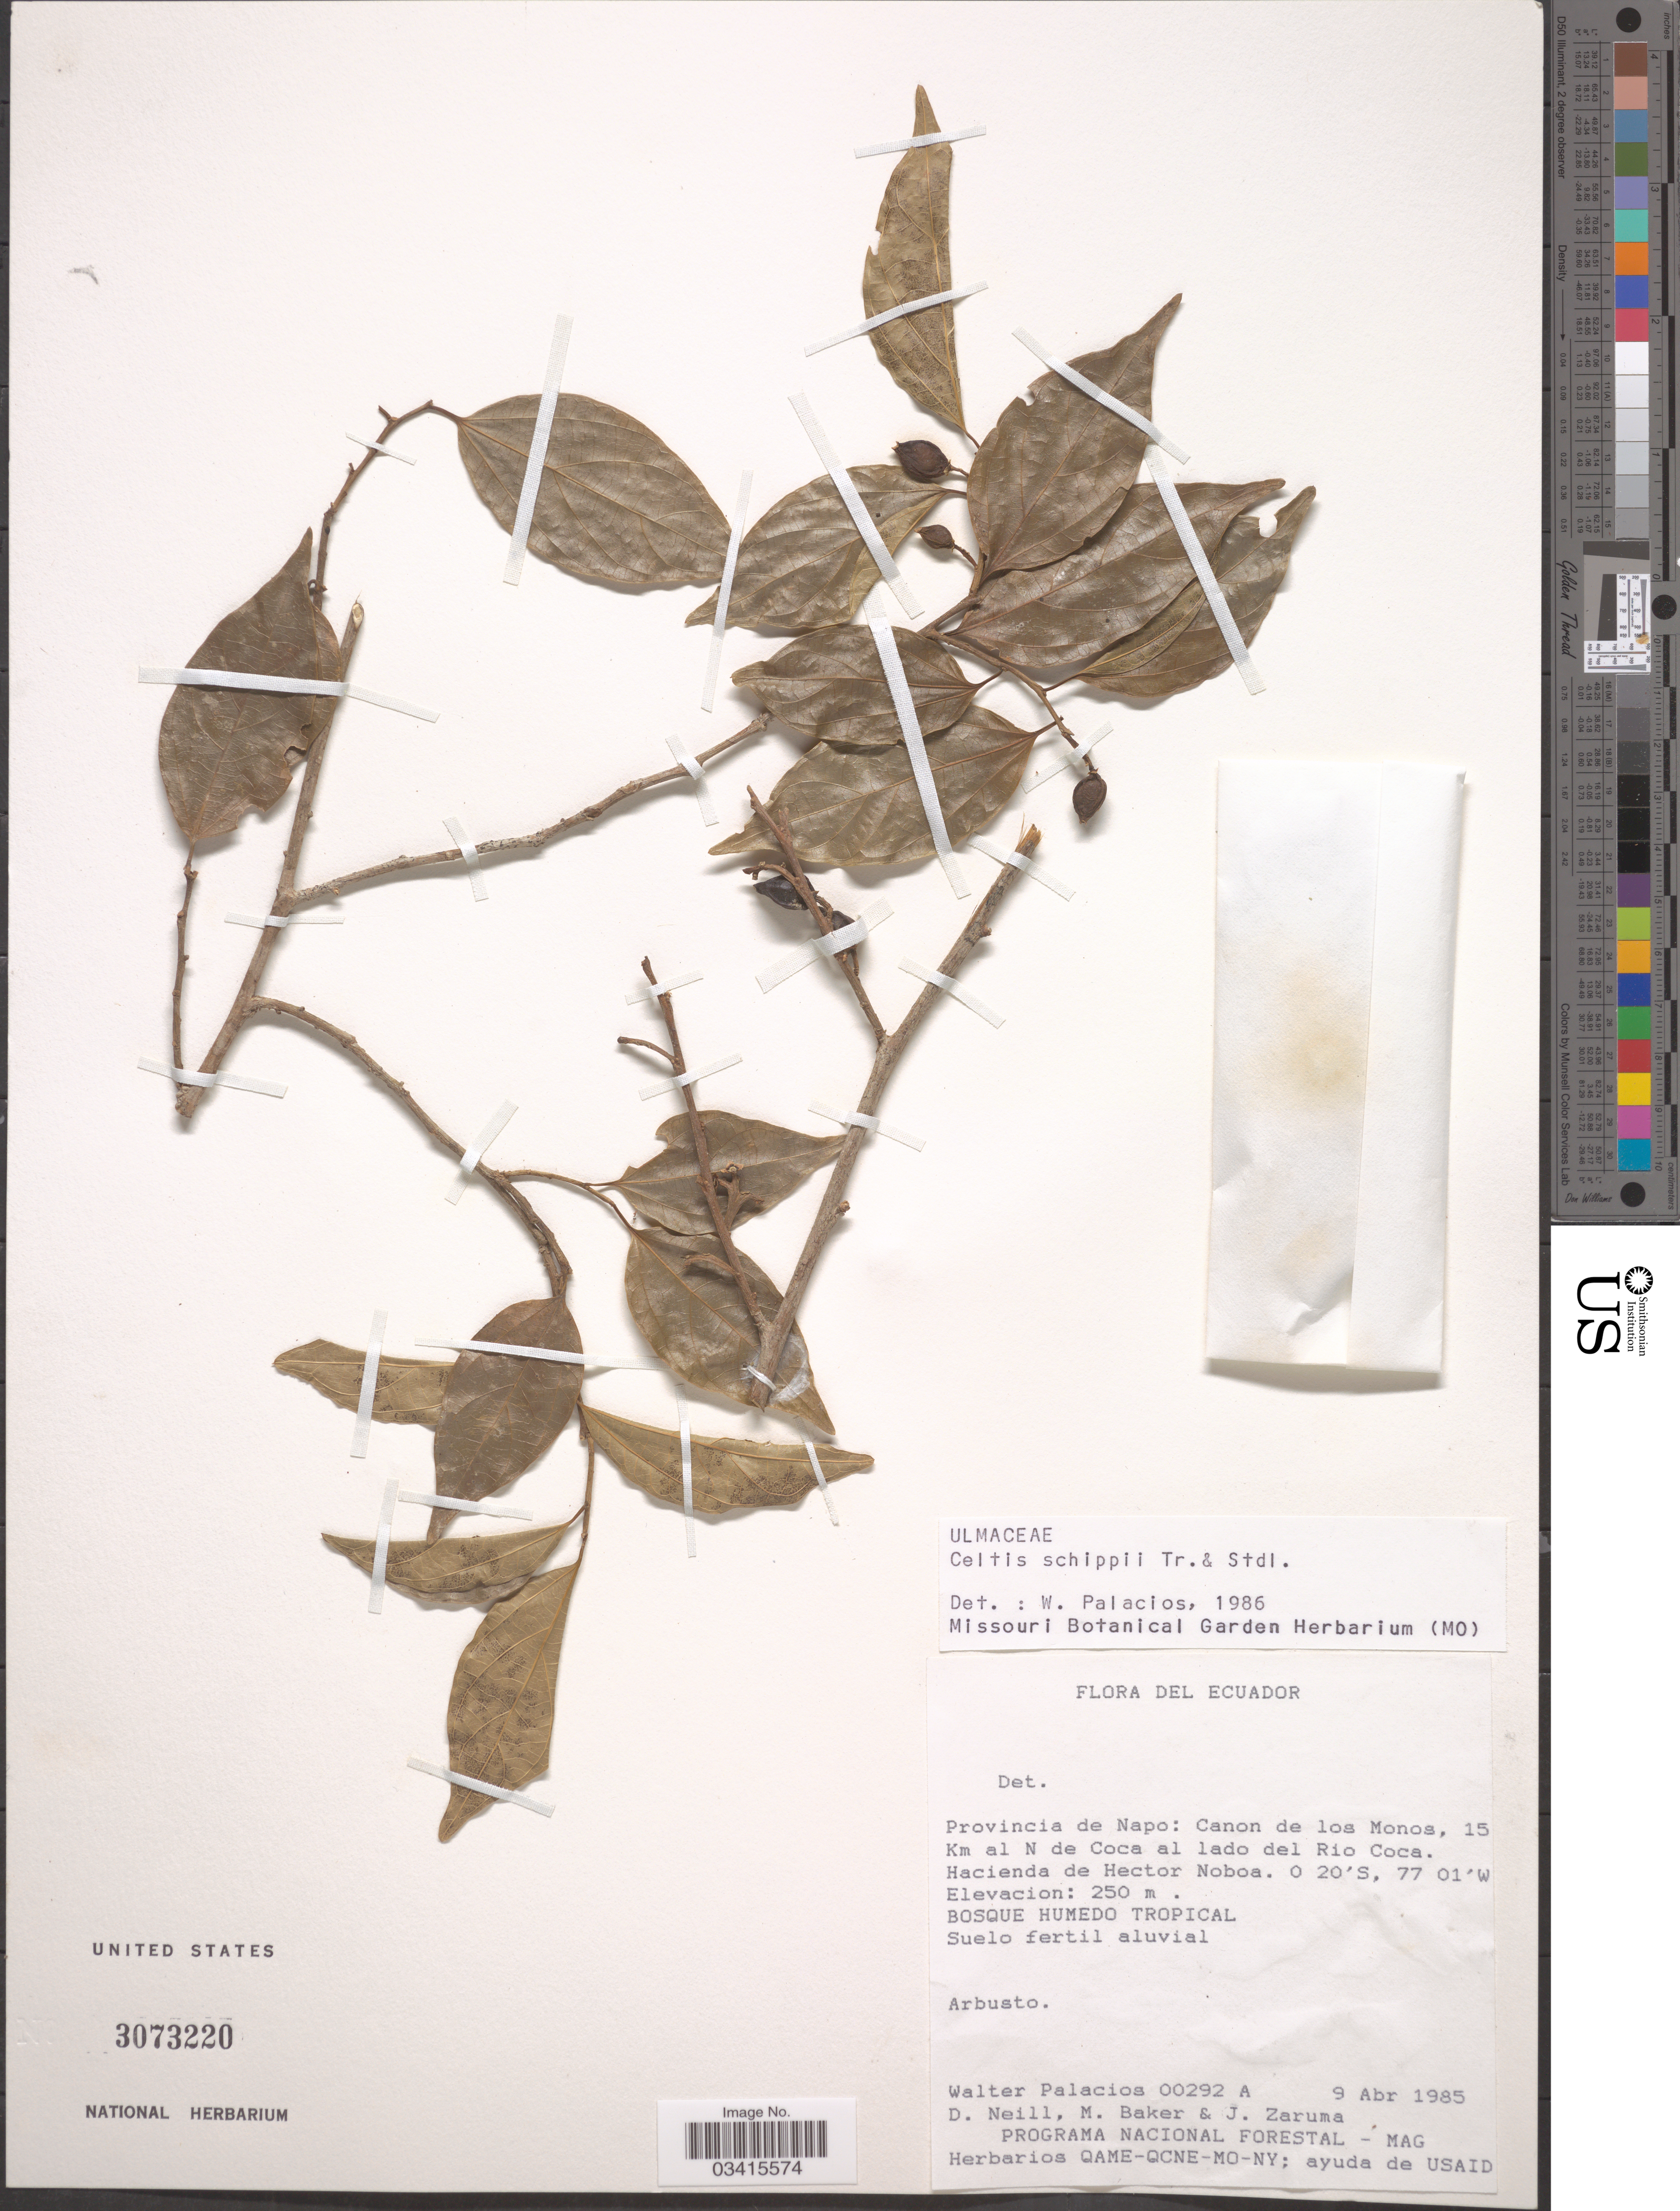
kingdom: Plantae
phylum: Tracheophyta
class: Magnoliopsida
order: Rosales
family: Cannabaceae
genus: Celtis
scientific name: Celtis schippii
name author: Standl.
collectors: W. Palacios, D. Neill, M. Baker & J. Zaruma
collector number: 00292A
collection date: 1985-04-09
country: Ecuador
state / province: Napo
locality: Provincia de Napo: Canon de los Monos, 15 Km al N de Coca al lado del Rio Coca. Hacienda de Hector Noboa.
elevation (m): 250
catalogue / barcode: US 3073220